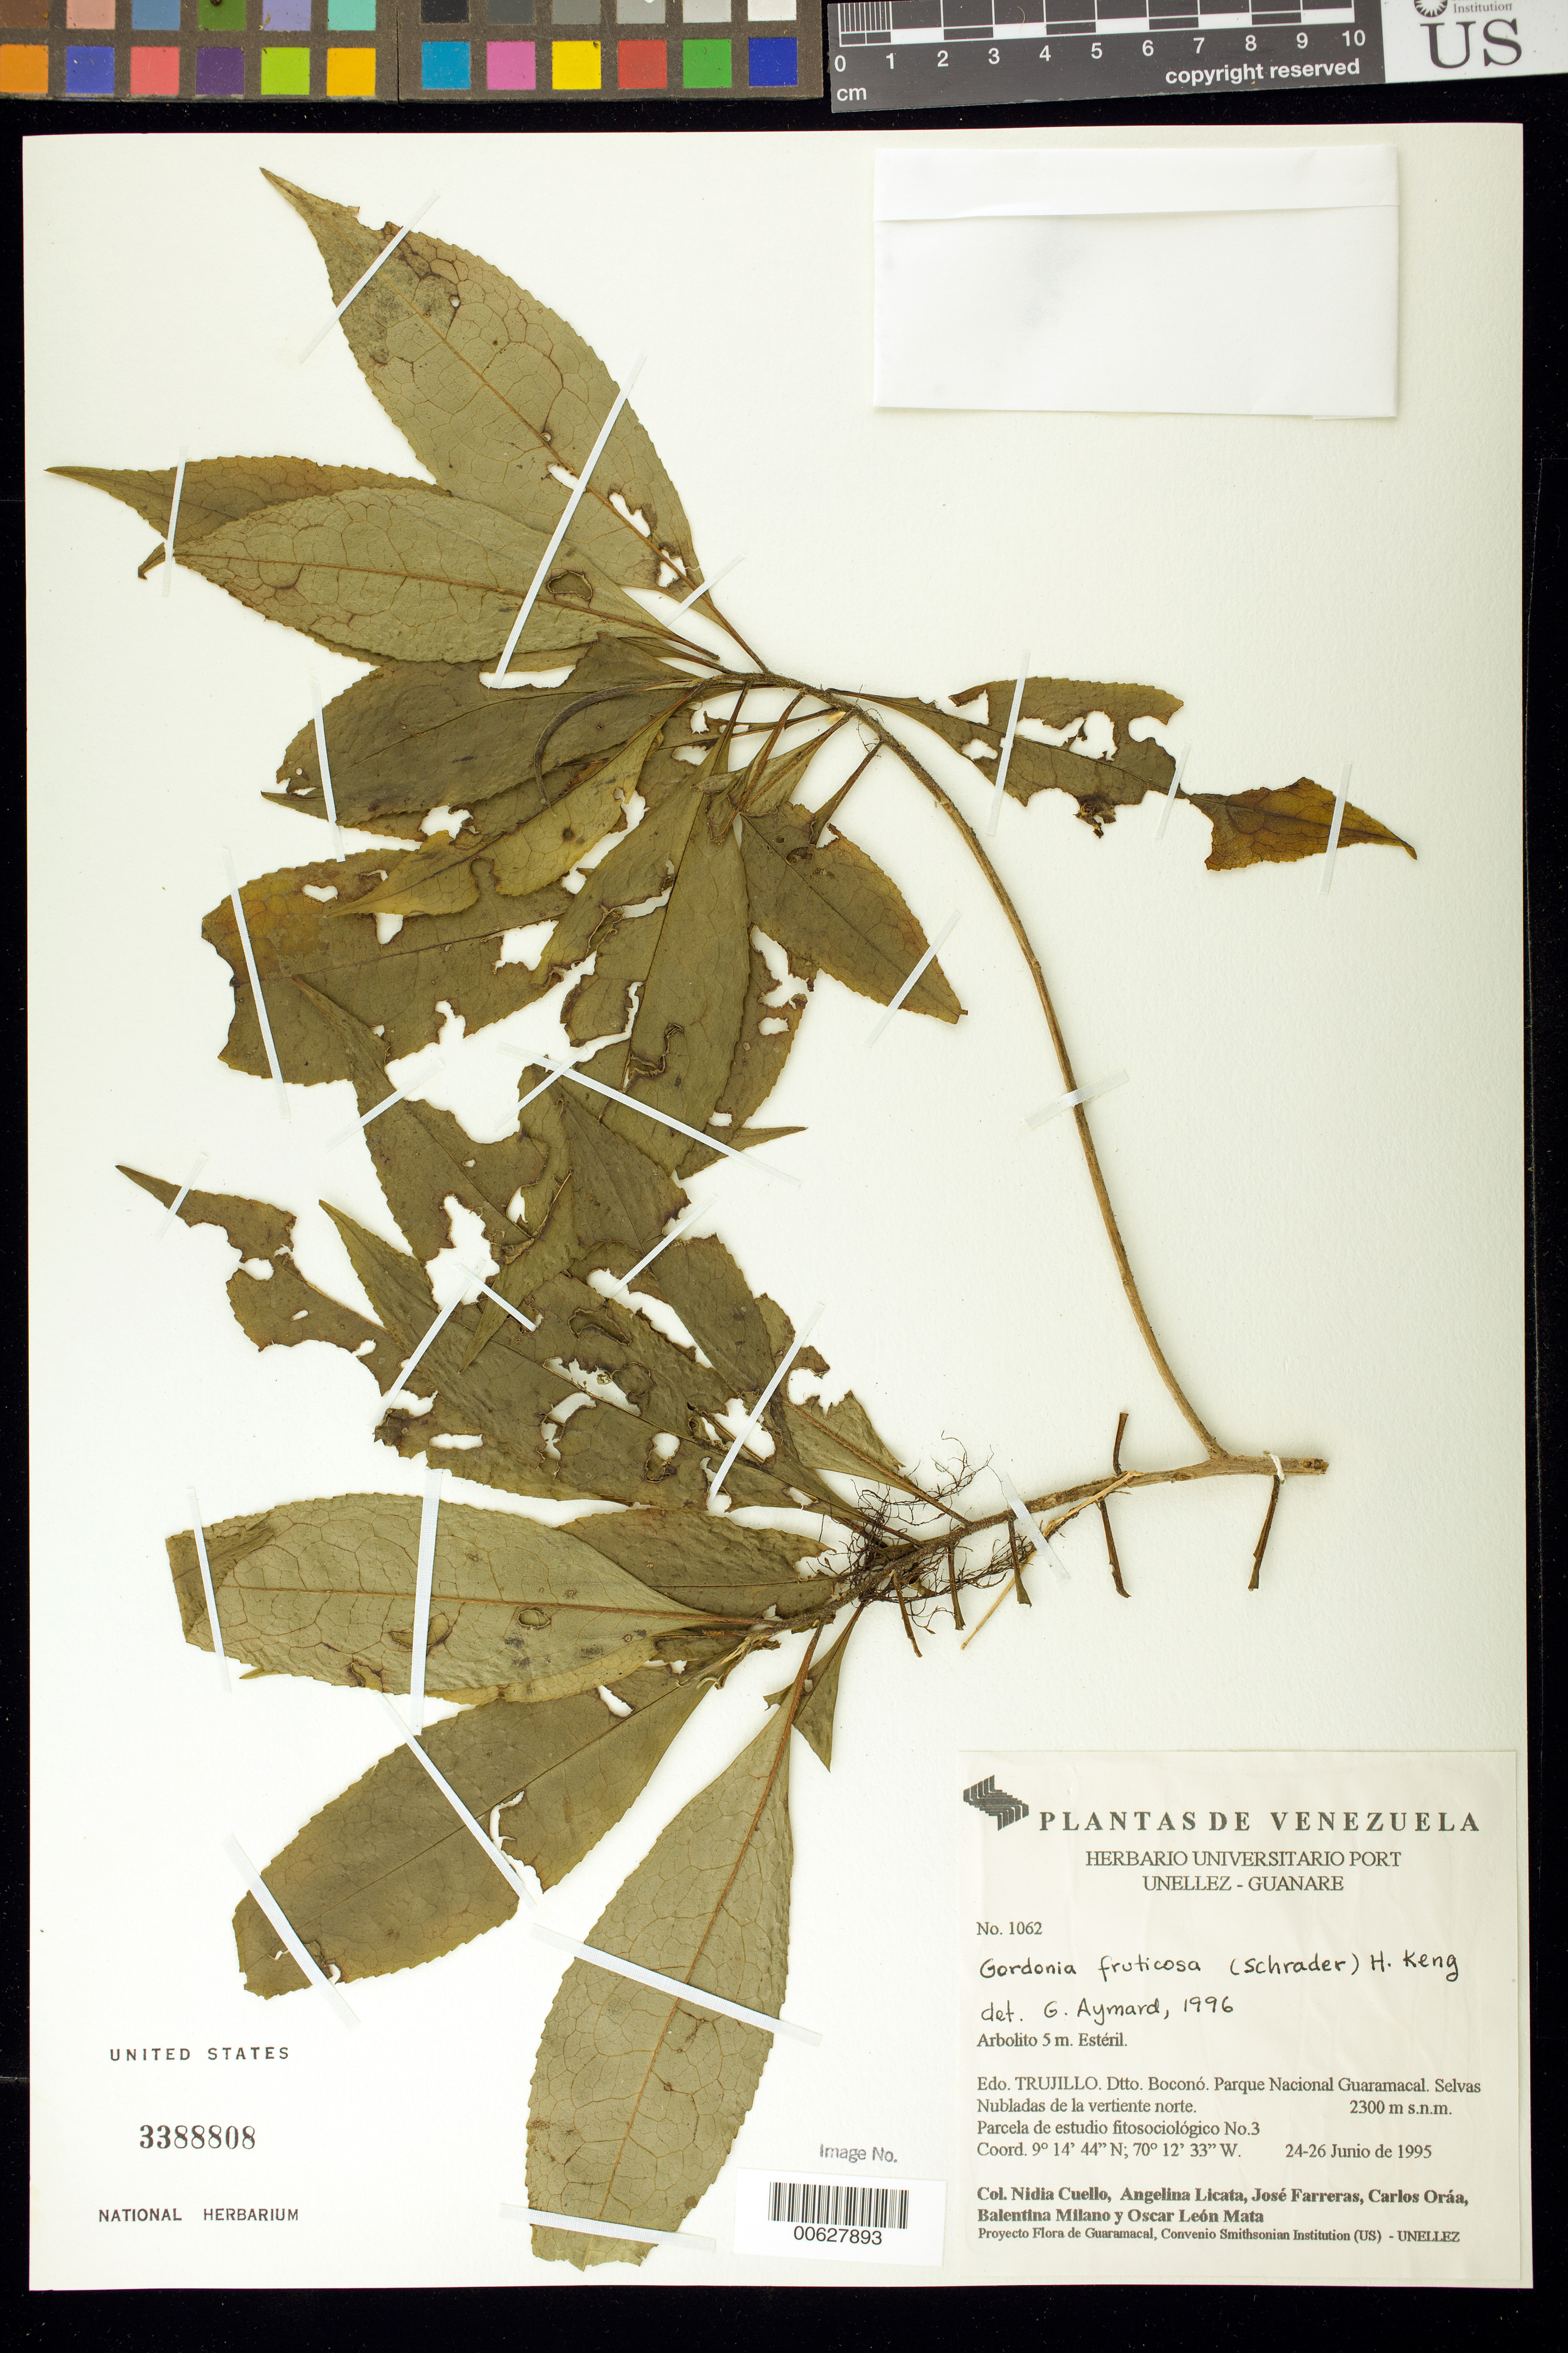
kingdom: Plantae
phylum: Tracheophyta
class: Magnoliopsida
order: Ericales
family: Theaceae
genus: Gordonia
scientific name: Gordonia fruticosa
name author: (Schrad.) H. Keng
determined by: Aymard C., G. A., (PORT), Univ. Nac. Exp. de los Llanos Ezequiel Zamora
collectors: N. L. Cuello, A. Licata, J. Farreras, C. Oráa, B. Milano & O. Mata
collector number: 1062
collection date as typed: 24 Jun 1995 to 26 Jun 1995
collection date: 1995-06-24/1995-06-26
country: Venezuela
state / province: Trujillo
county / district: Boconó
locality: Parque Nacional Guaramacal, vertiente N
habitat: Selvas nubladas de la vertiente norte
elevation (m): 2300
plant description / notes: MO, PORT, US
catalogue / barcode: US 3388808